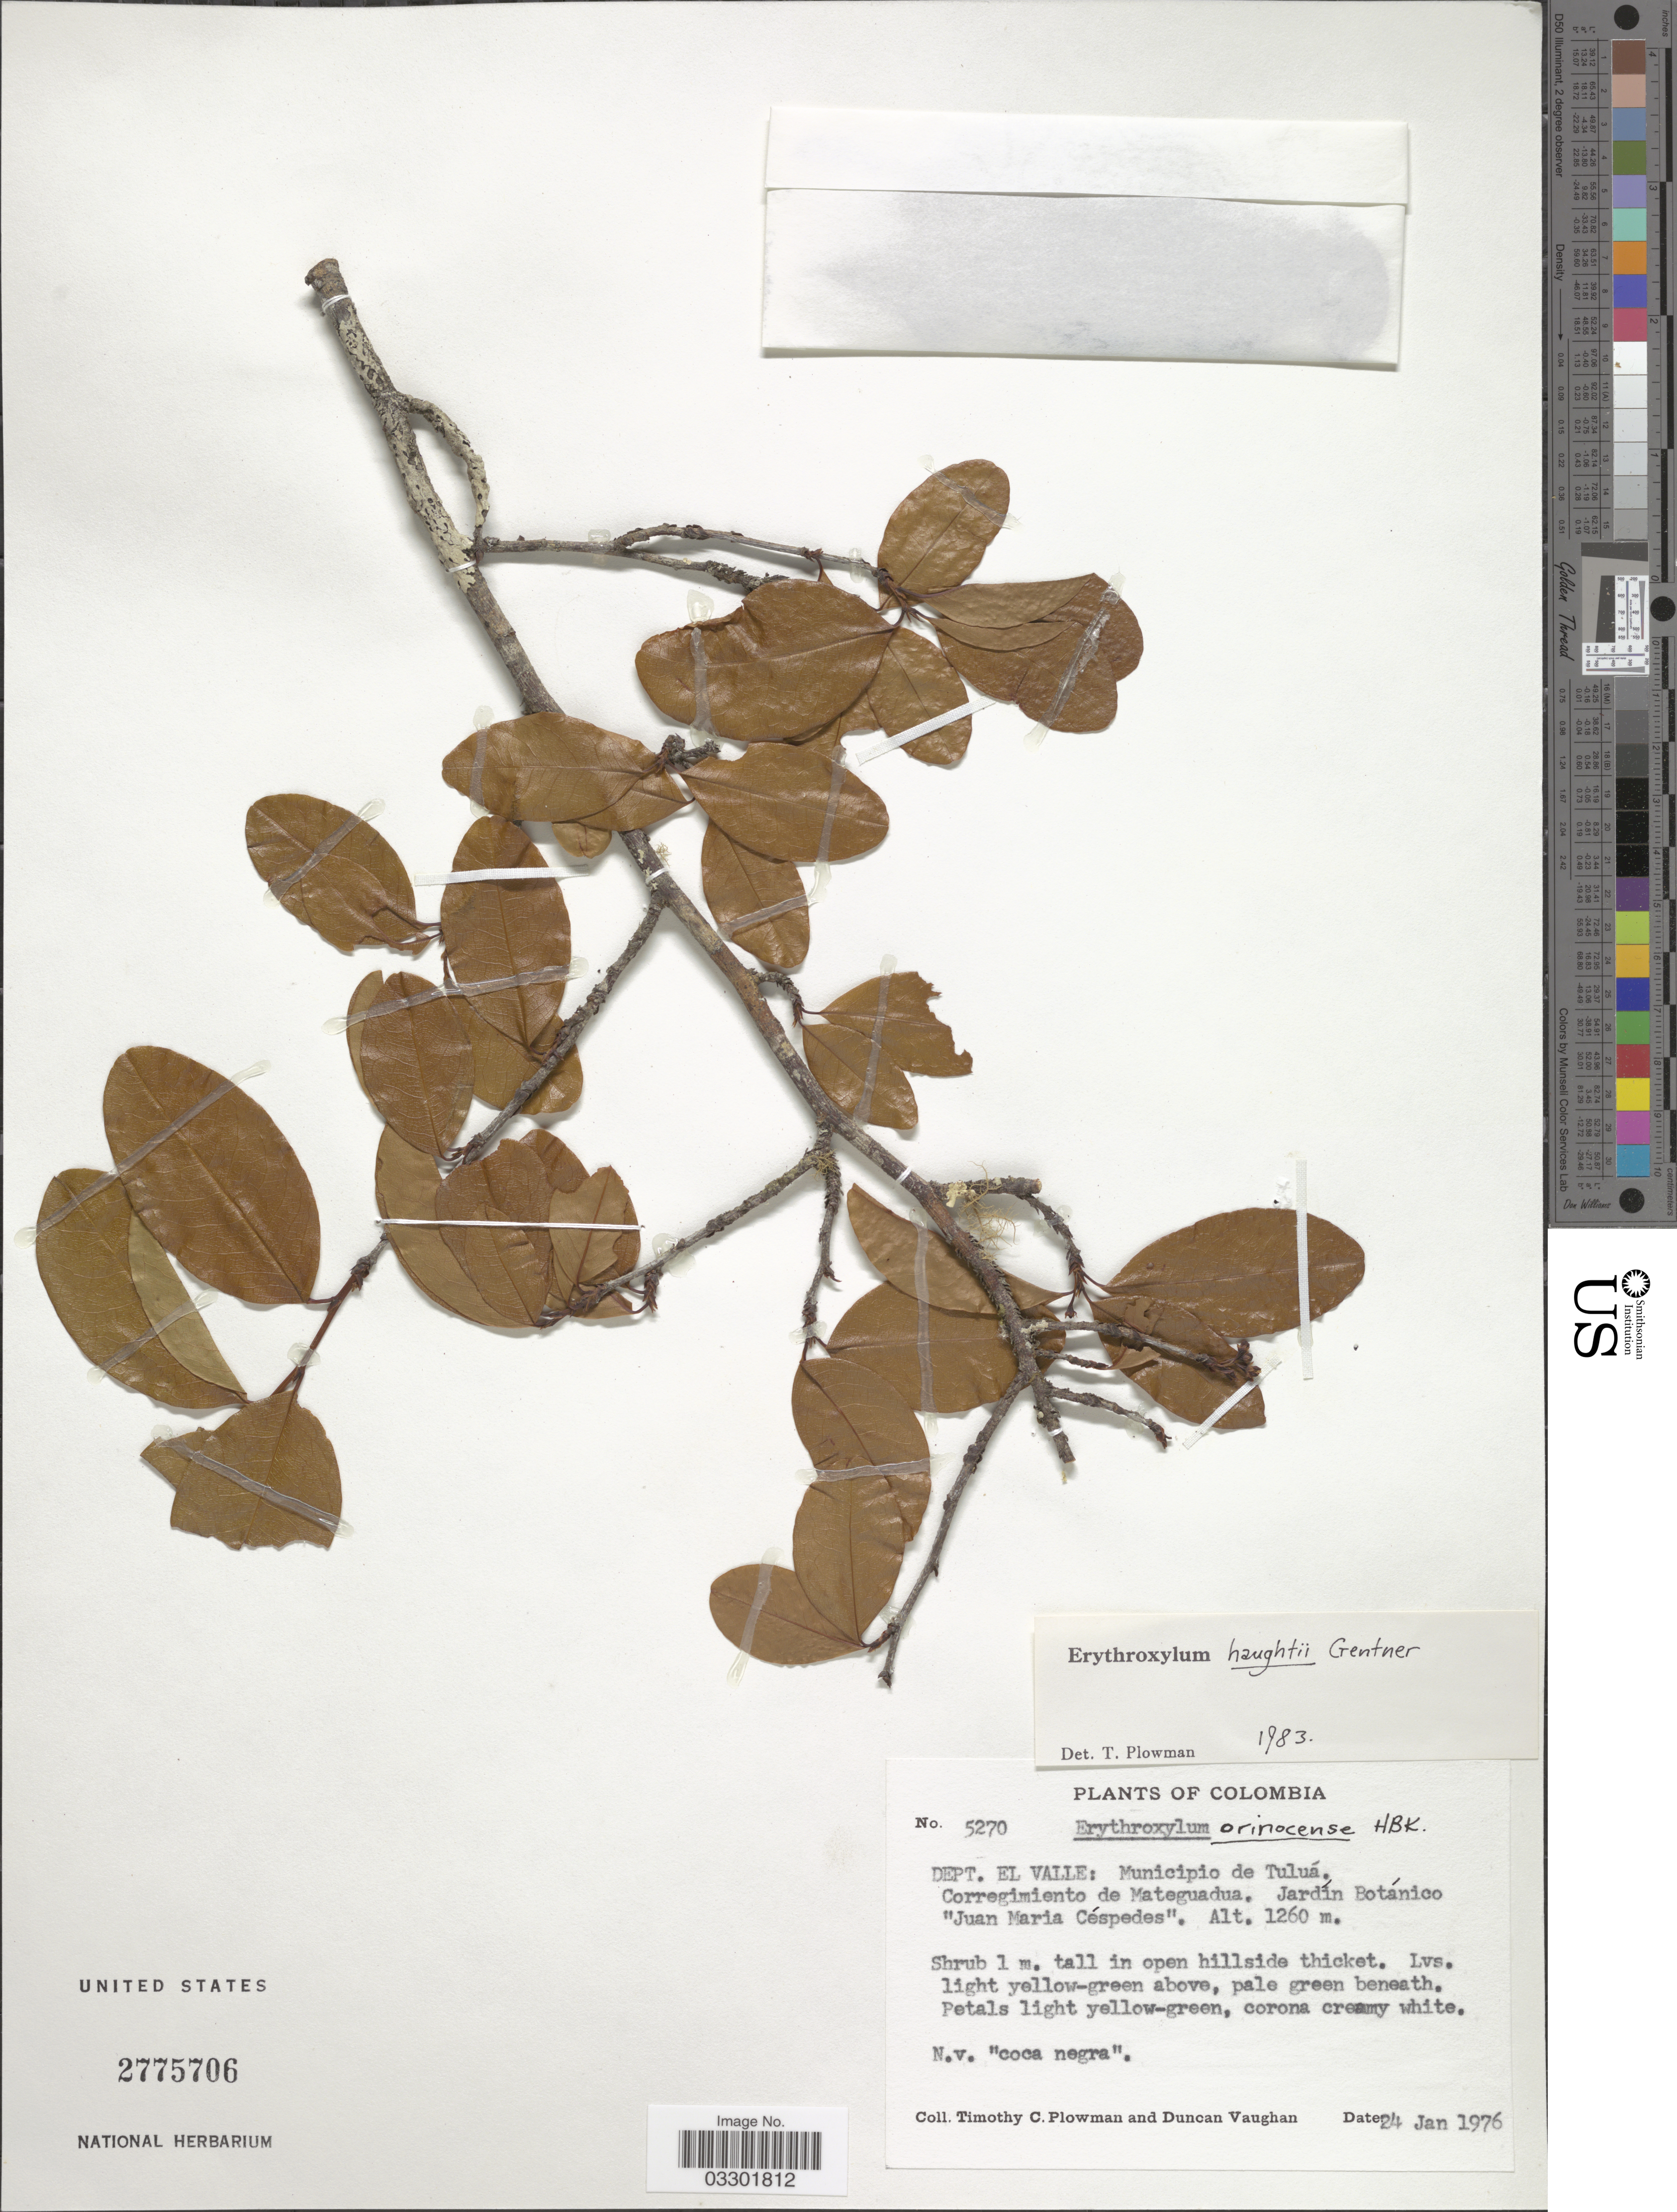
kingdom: Plantae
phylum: Tracheophyta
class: Magnoliopsida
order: Malpighiales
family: Erythroxylaceae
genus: Erythroxylum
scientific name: Erythroxylum haughtii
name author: Gentner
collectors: T. Plowman & D. Vaughan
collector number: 5270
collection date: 1976-01-24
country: Colombia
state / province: Valle del Cauca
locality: Dept. El Valle: Municipio de Tuluá. Corregimiento de Mateguadua. Jardín Botánico "Juan Maria Céspedes".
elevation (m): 1260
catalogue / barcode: US 2775706